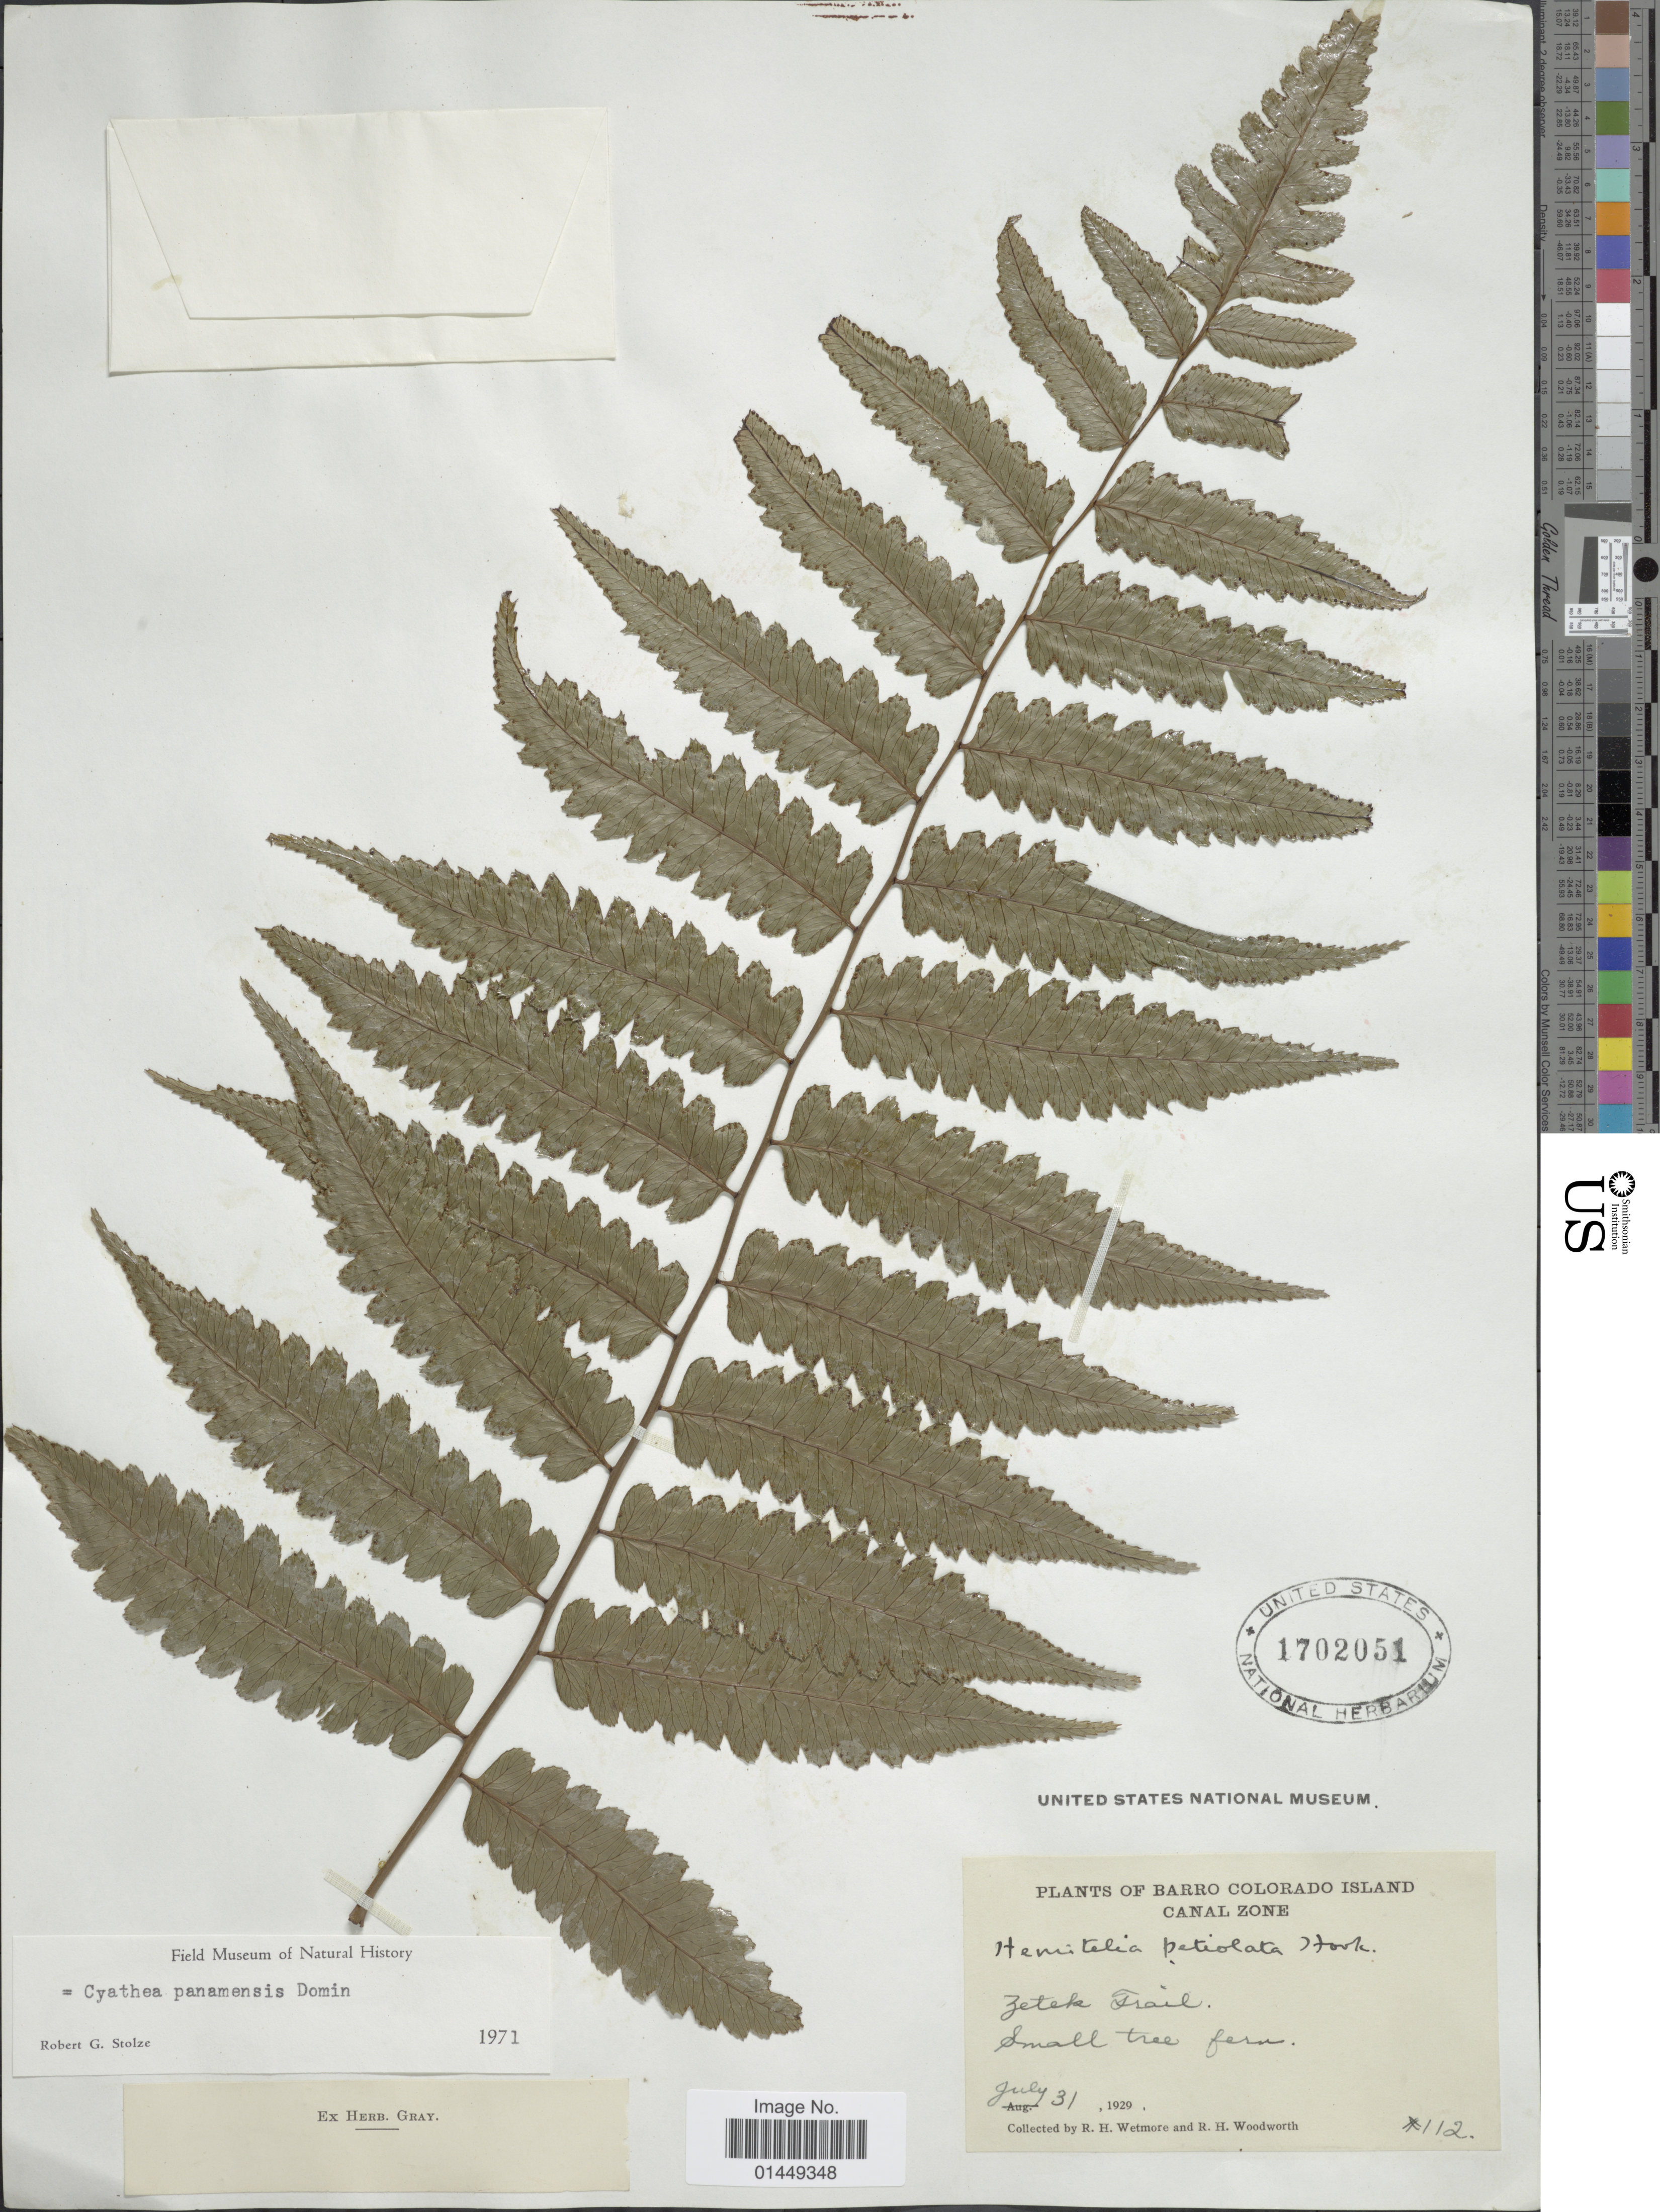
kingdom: Plantae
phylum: Tracheophyta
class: Polypodiopsida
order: Cyatheales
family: Cyatheaceae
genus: Cyathea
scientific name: Cyathea petiolata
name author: (Hook.) R.M. Tryon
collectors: R. Wetmore & R. Woodworth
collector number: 112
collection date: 1929-07-31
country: Panama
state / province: Panamá Oeste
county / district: Canal Zone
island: Barro Colorado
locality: Barro Colorado Island. Canal Zone. Zetek Trail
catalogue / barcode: US 1702051